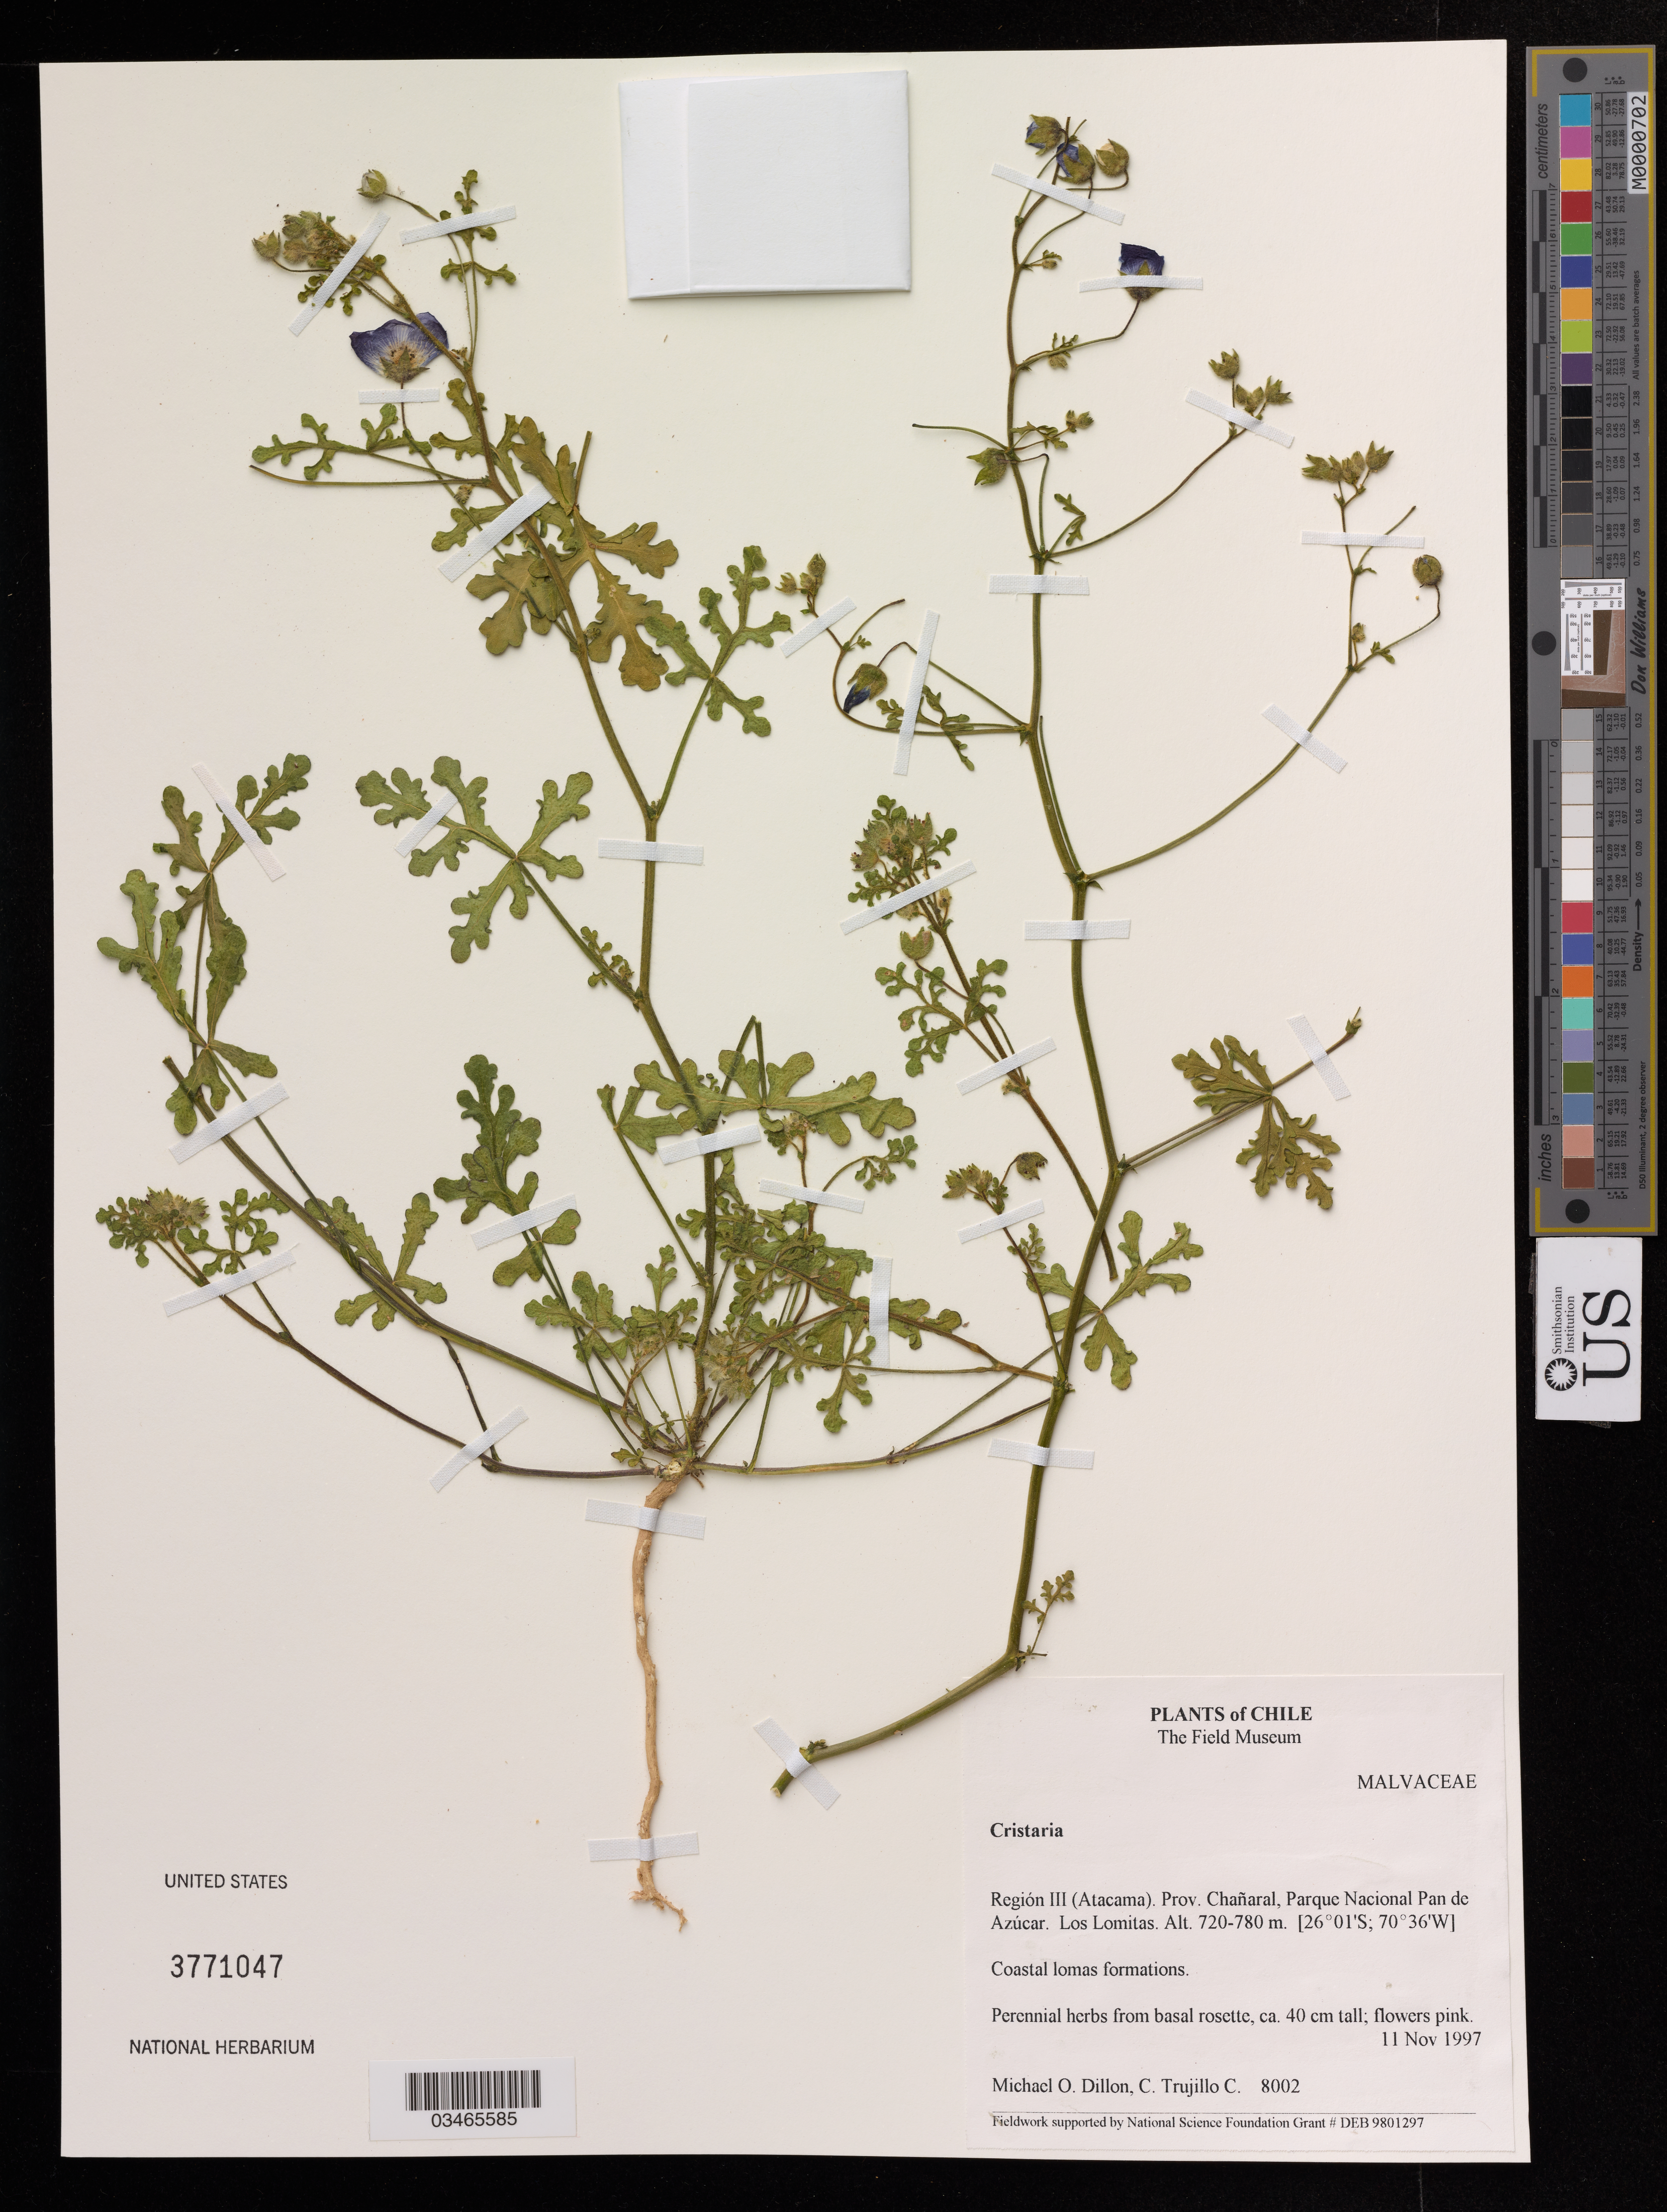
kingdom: Plantae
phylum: Tracheophyta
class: Magnoliopsida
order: Malvales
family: Malvaceae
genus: Cristaria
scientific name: Cristaria sp.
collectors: M. O. Dillon & C. Trujillo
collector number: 8002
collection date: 1997-11-11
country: Chile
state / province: Atacama (III)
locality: Prov. Chañaral, Parque Nacional Pan de Azúcar, Los Lomitas.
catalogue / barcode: US 3771047